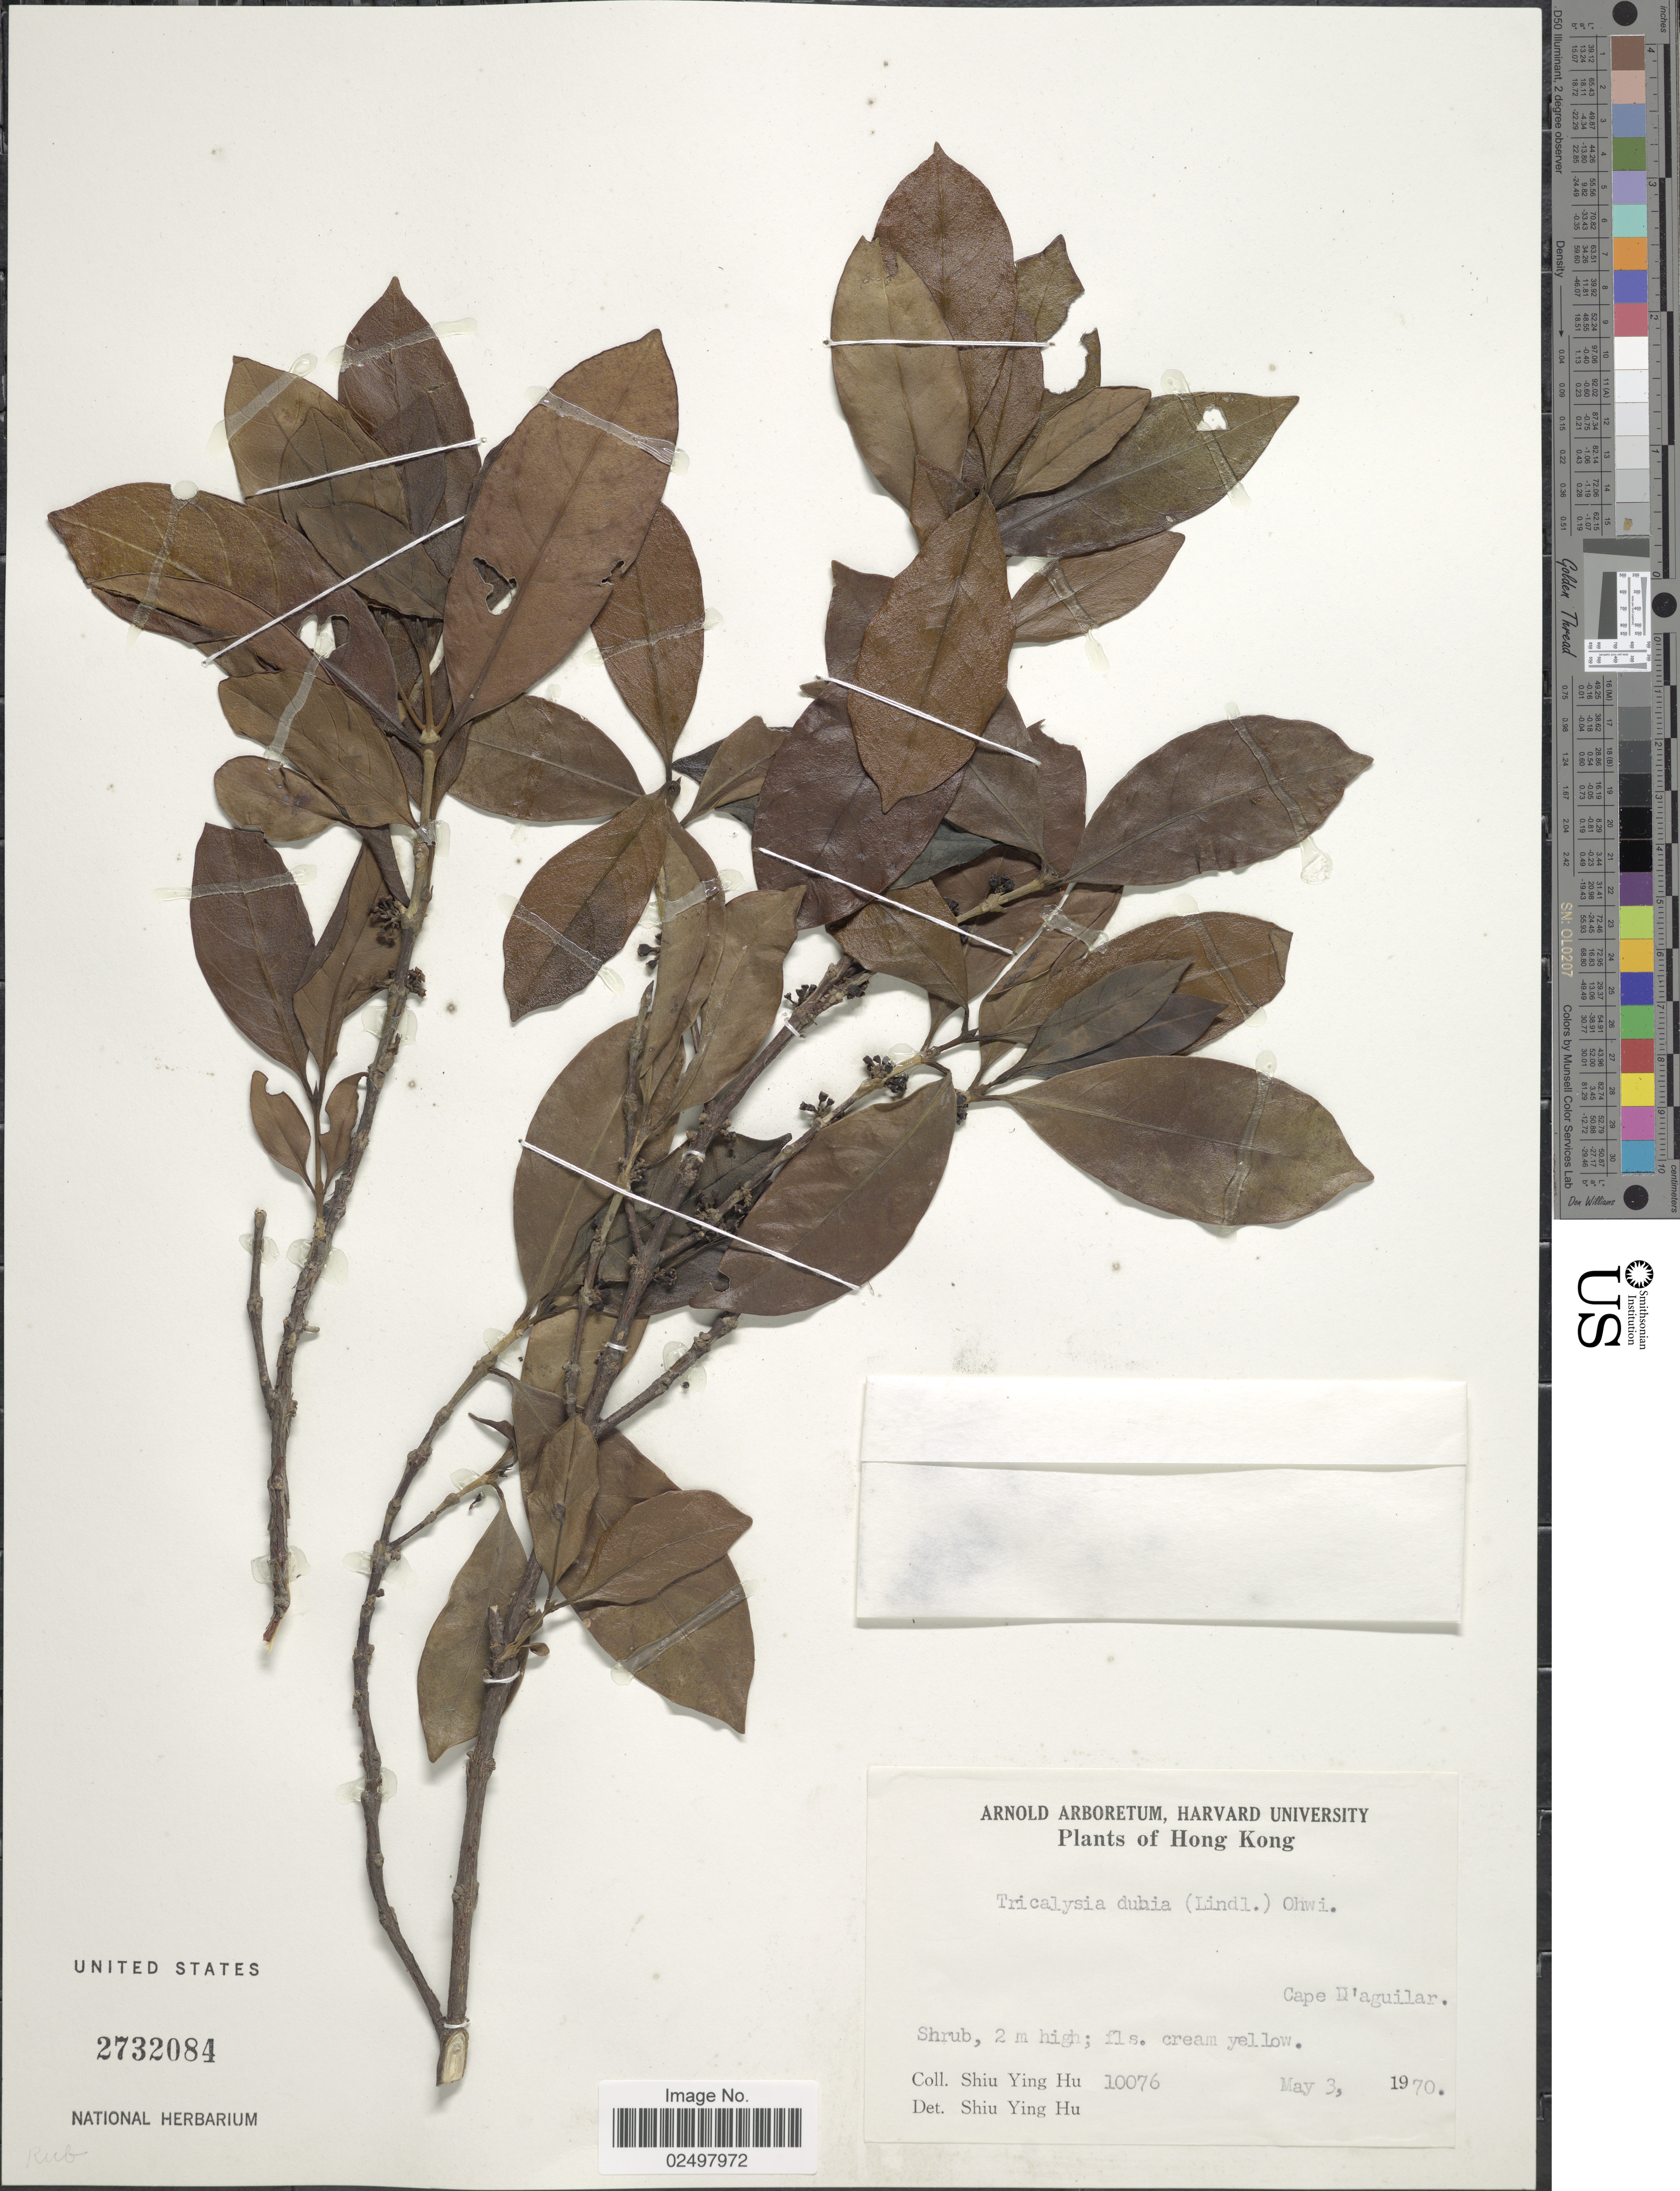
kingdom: Plantae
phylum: Tracheophyta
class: Magnoliopsida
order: Gentianales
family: Rubiaceae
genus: Tricalysia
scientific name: Tricalysia dubia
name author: (Lindl.) Ohwi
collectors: S. Y. Hu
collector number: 10076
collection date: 1970-05-03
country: China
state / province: Hong Kong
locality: Cape D'aguilar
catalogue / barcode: US 2732084